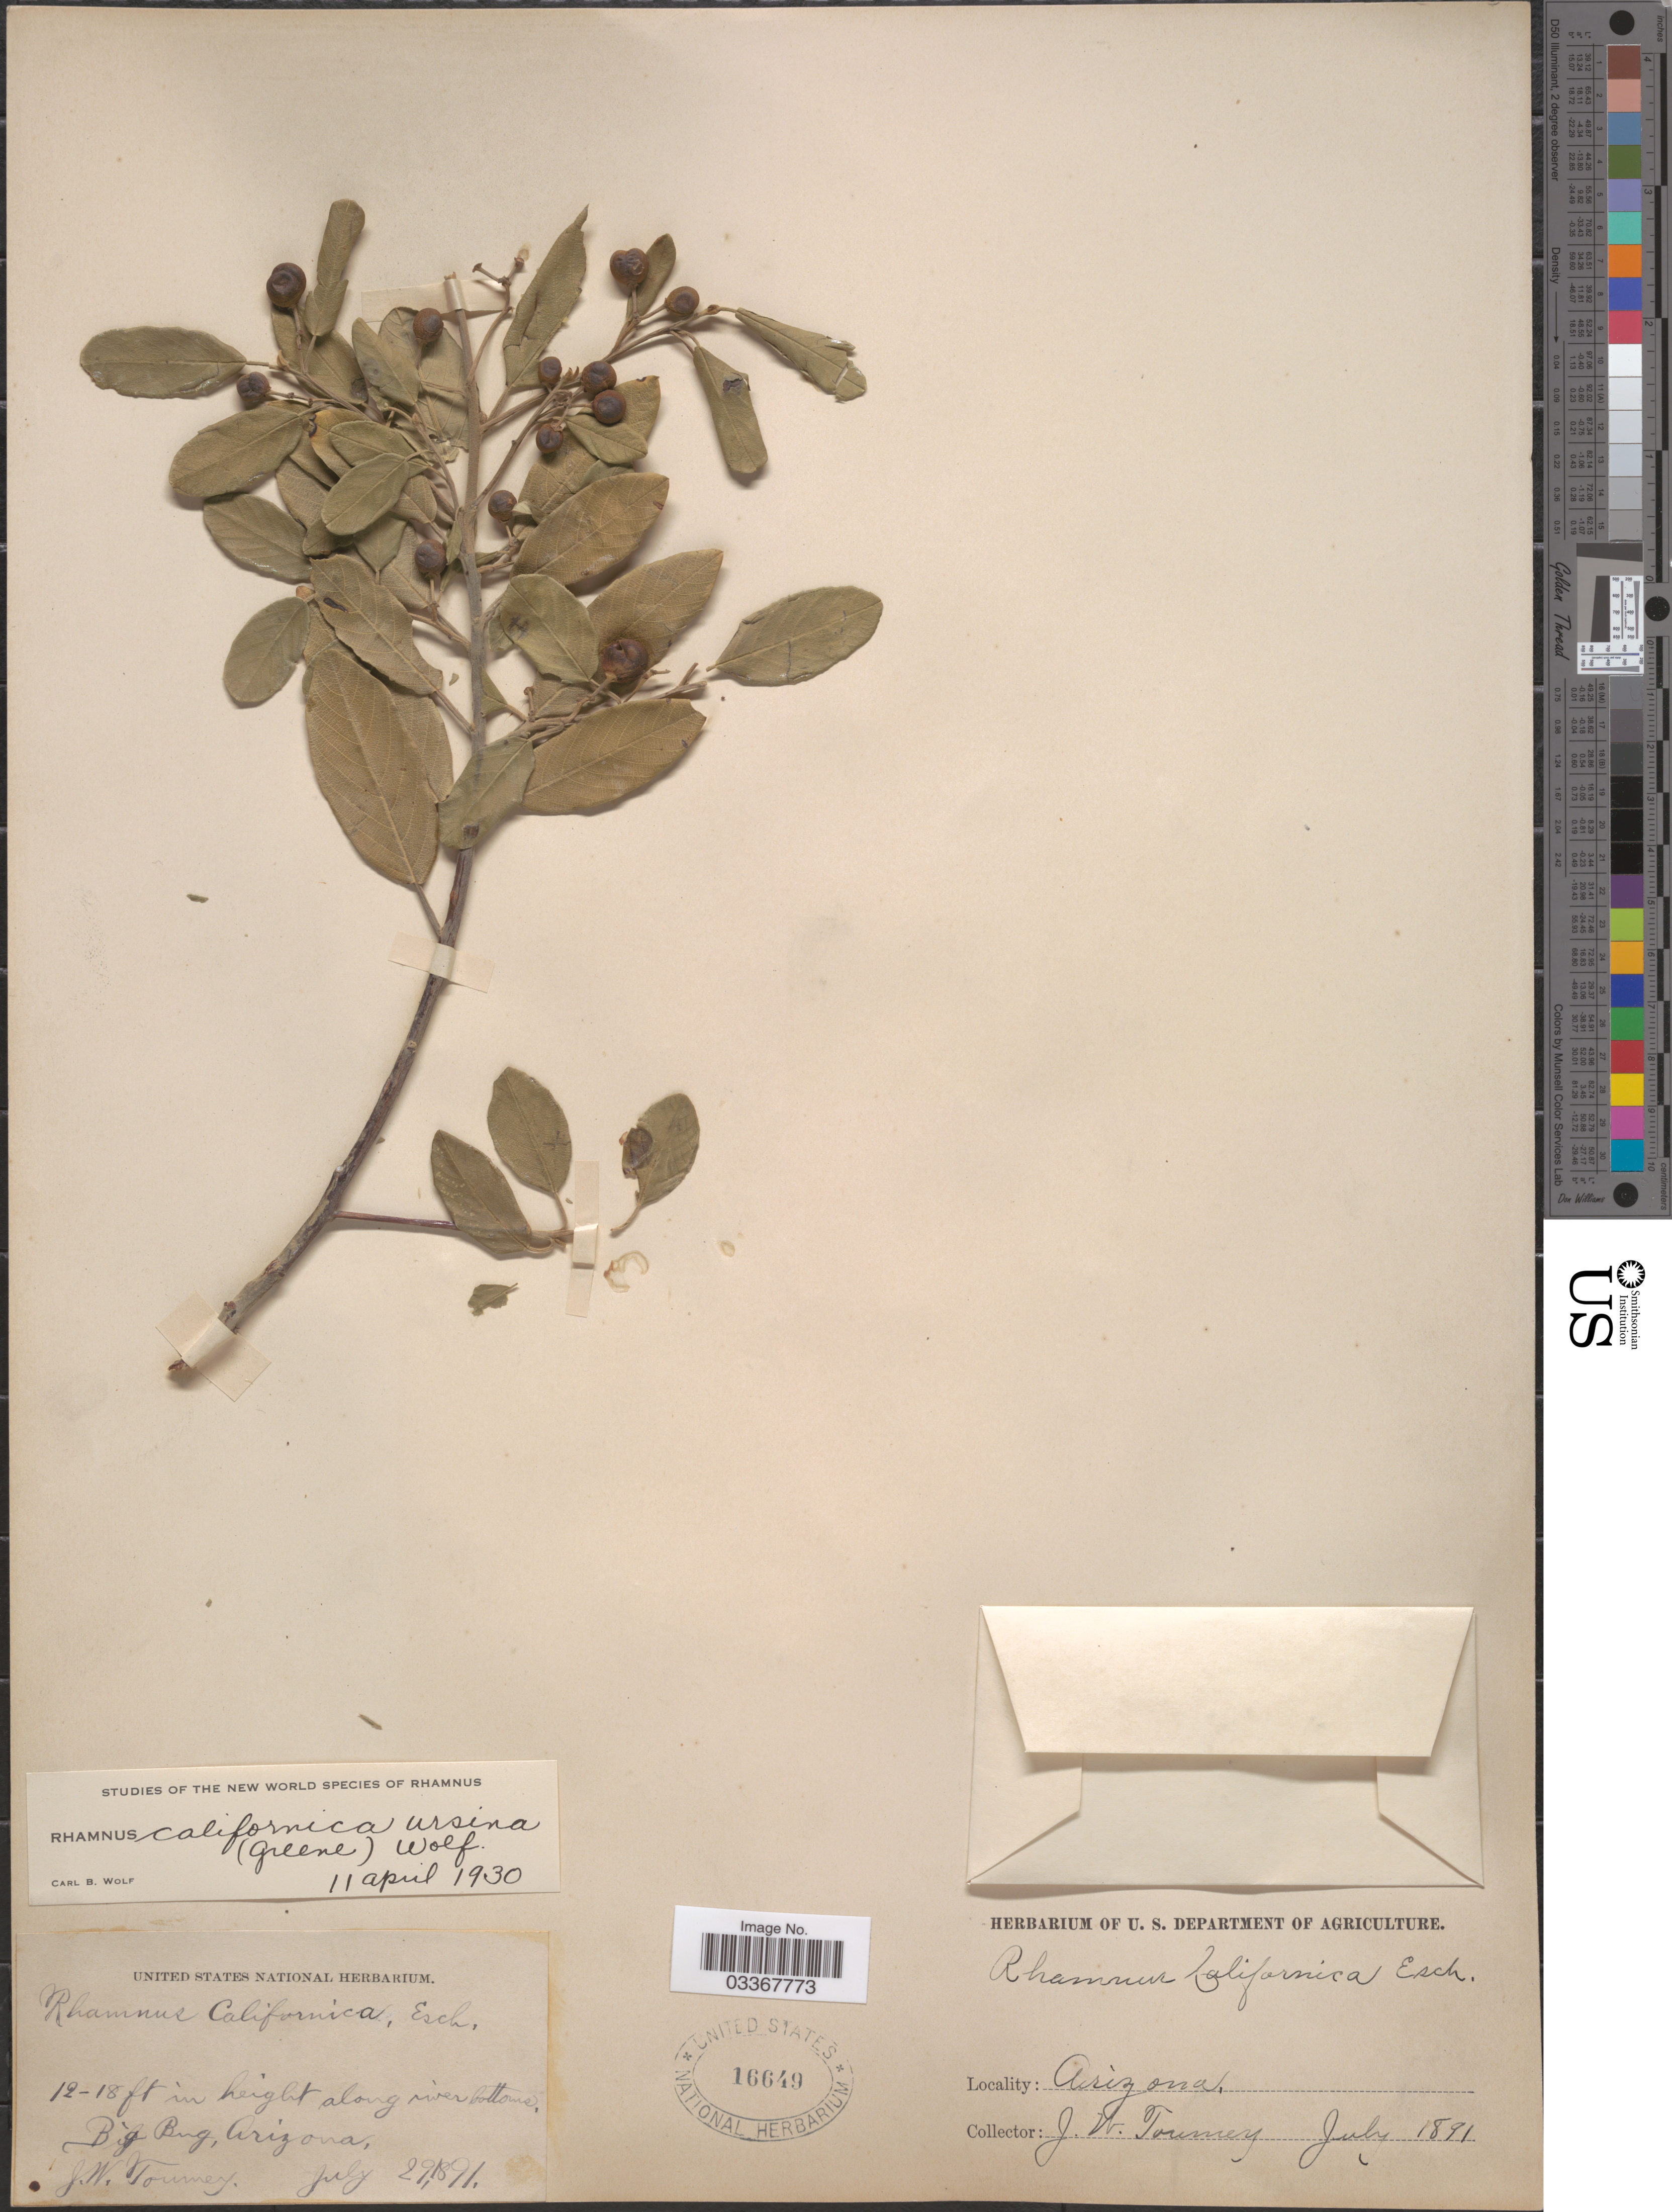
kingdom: Plantae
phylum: Tracheophyta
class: Magnoliopsida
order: Rosales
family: Rhamnaceae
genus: Frangula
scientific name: Frangula californica subsp. ursina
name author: (Greene) Kartesz & Gandhi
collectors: J. W. Toumey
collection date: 1891-07-29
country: United States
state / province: Arizona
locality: Along river bottoms Big Bug.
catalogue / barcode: US 16649